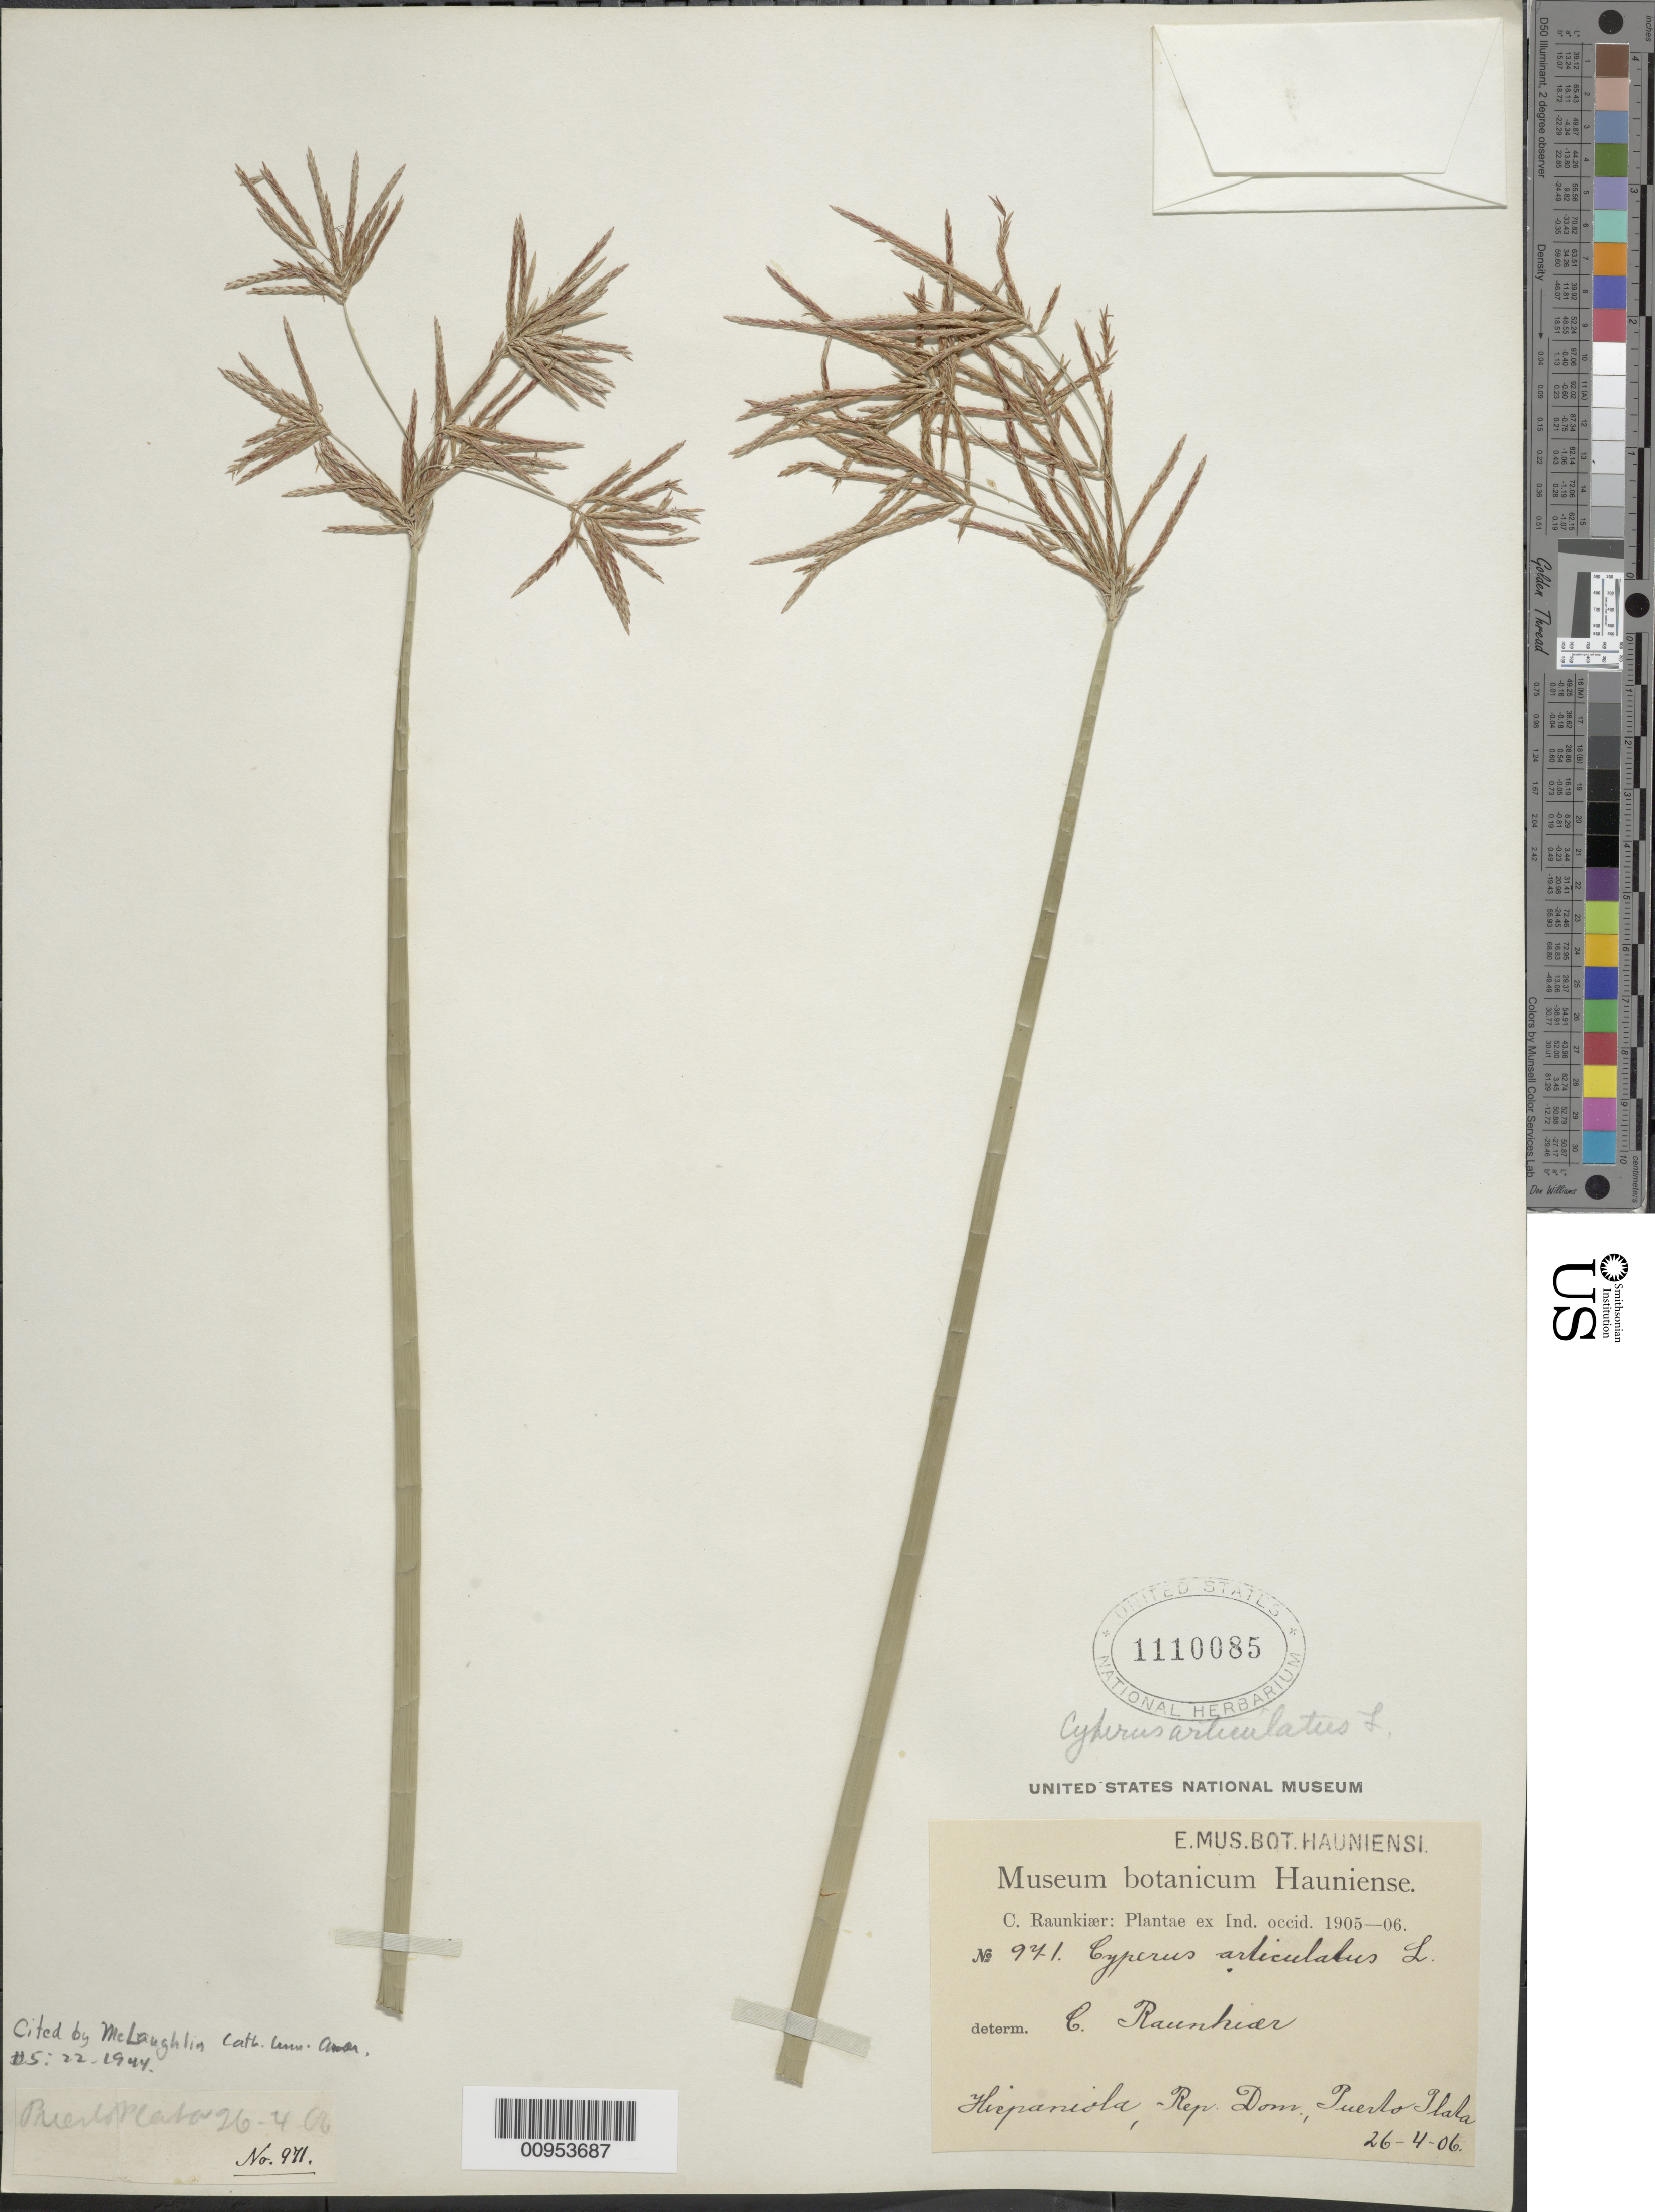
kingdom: Plantae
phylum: Tracheophyta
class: Liliopsida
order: Poales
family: Cyperaceae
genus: Cyperus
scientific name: Cyperus articulatus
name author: L.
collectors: C. C. Raunkiaer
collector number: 971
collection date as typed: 26 Apr 1906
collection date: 1906-04-26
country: Dominican Republic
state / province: Puerto Plata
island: Hispaniola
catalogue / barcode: US 1110085